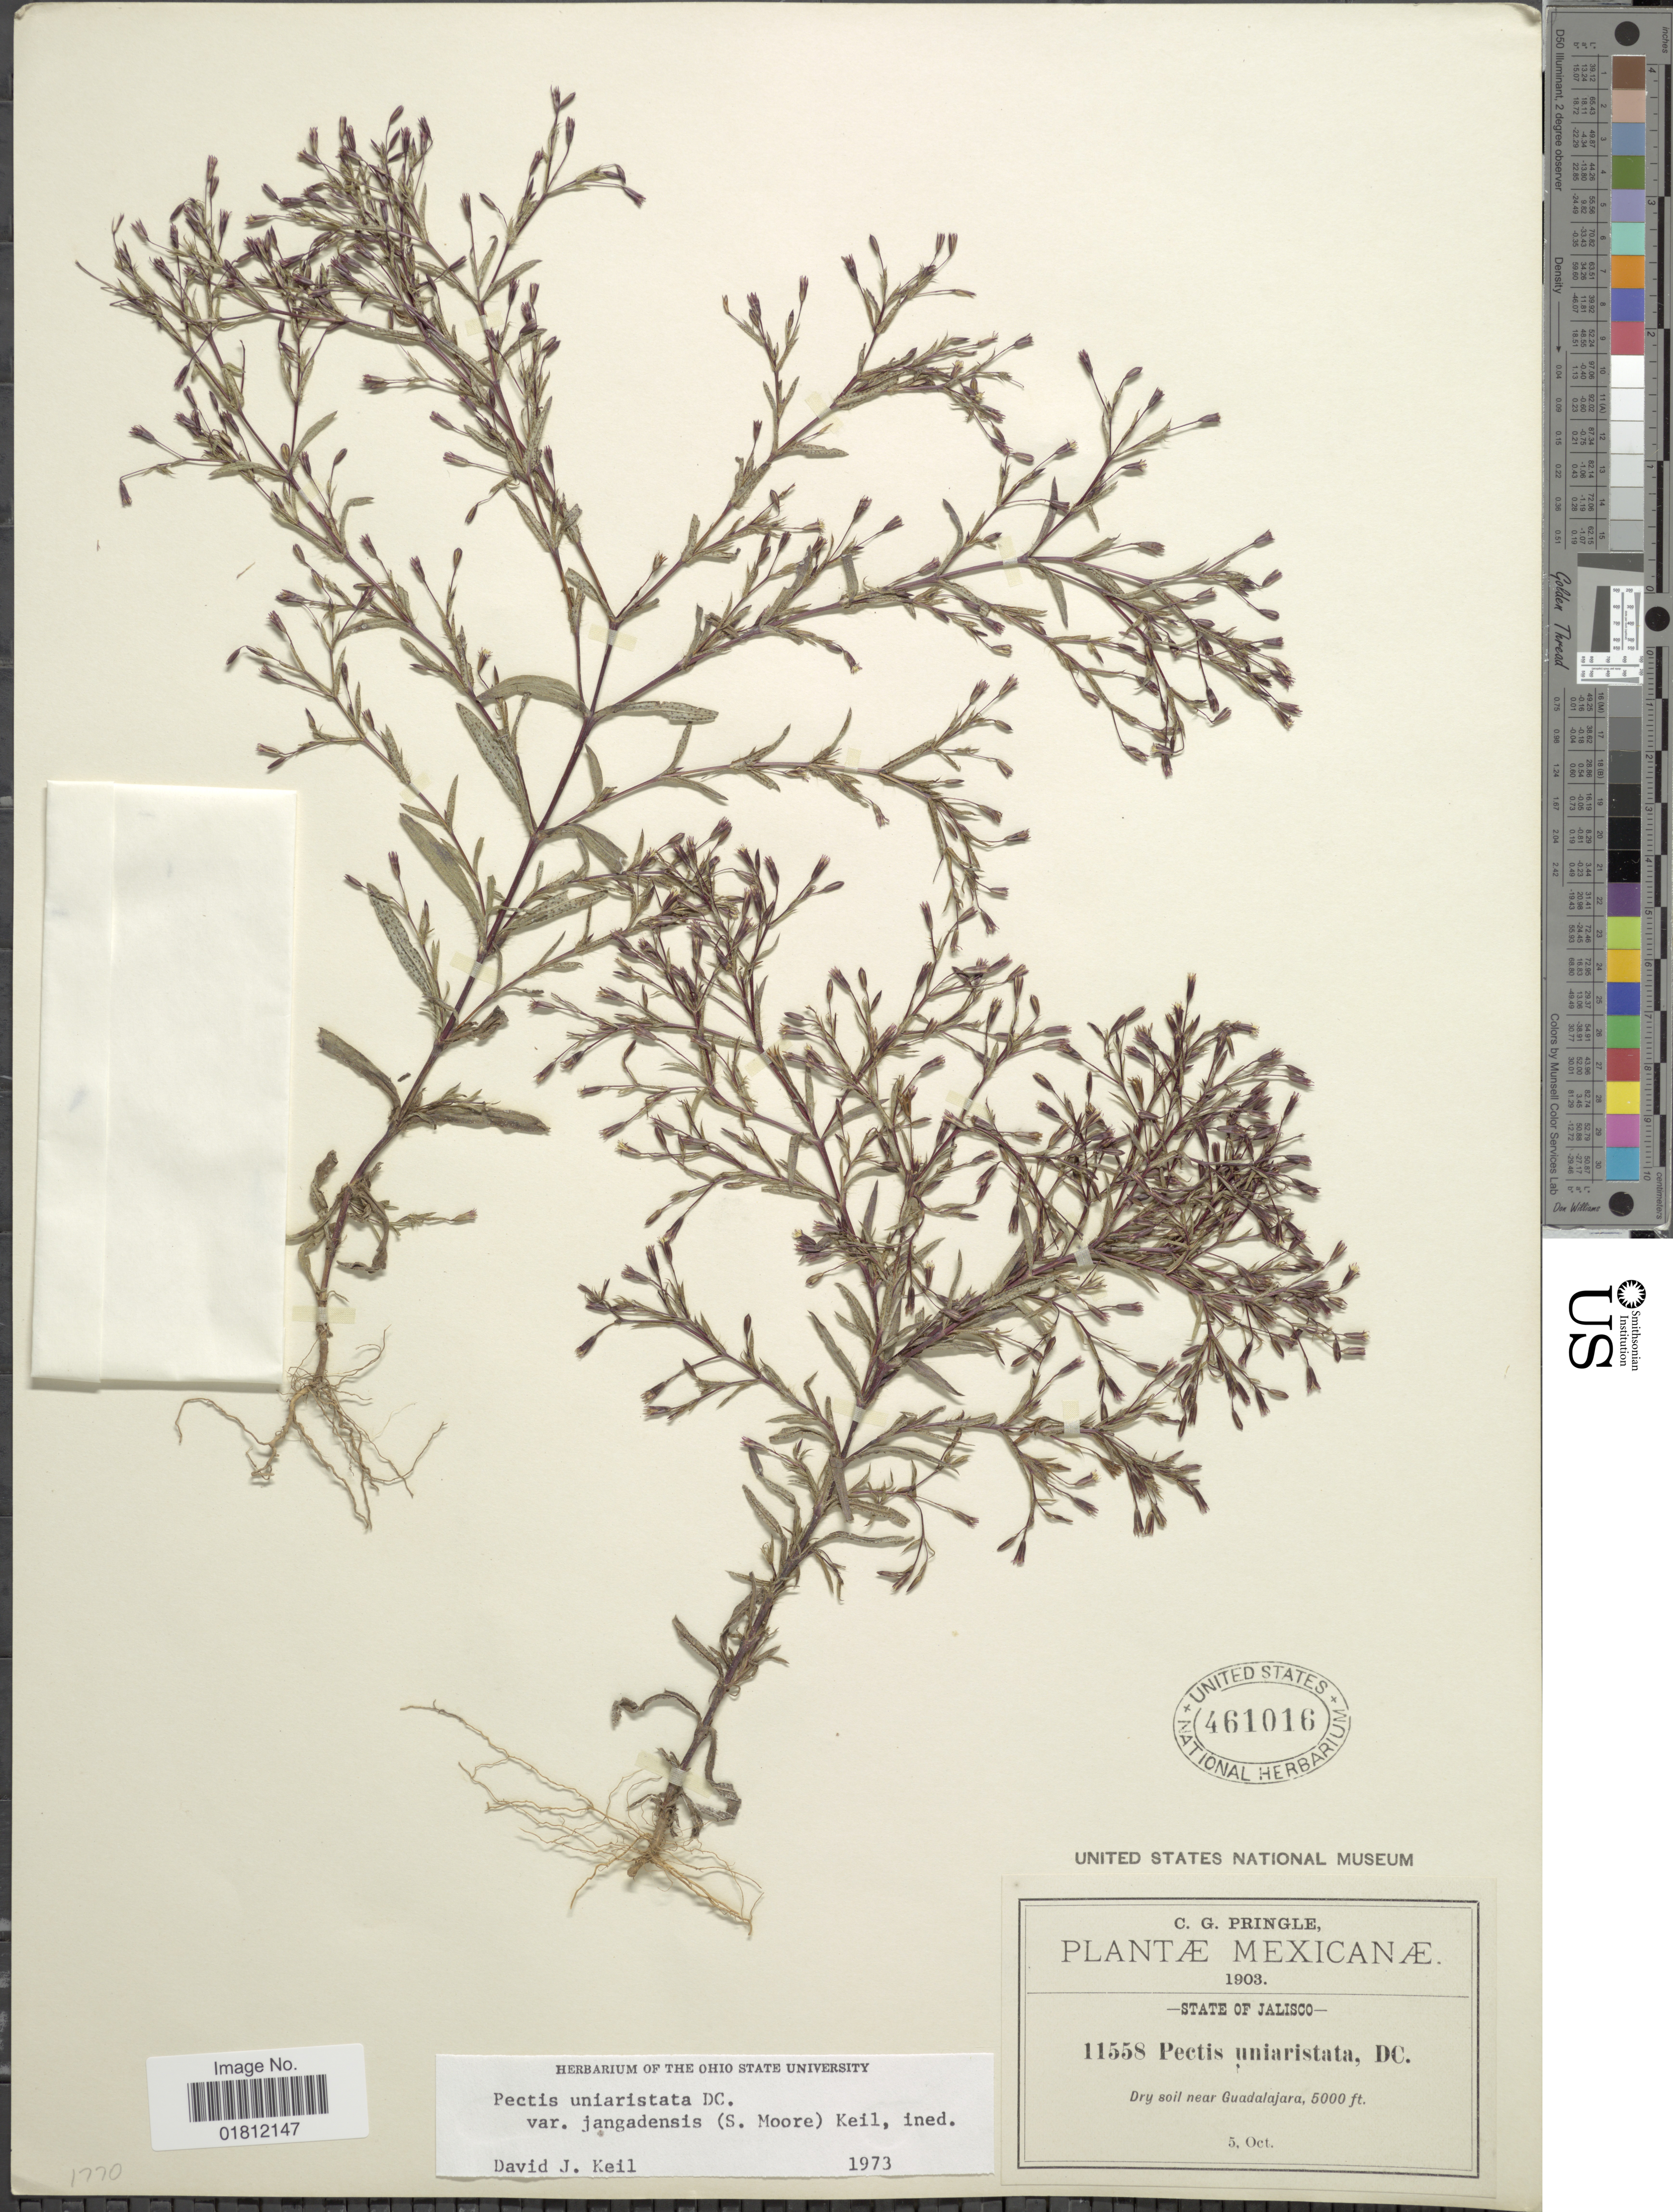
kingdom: Plantae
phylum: Tracheophyta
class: Magnoliopsida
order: Asterales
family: Asteraceae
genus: Pectis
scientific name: Pectis uniaristata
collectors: C. G. Pringle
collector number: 11558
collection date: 1903-10-05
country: Mexico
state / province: Jalisco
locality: State of Jalisco. Dry soil near Guadalajara.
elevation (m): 1524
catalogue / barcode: US 461016